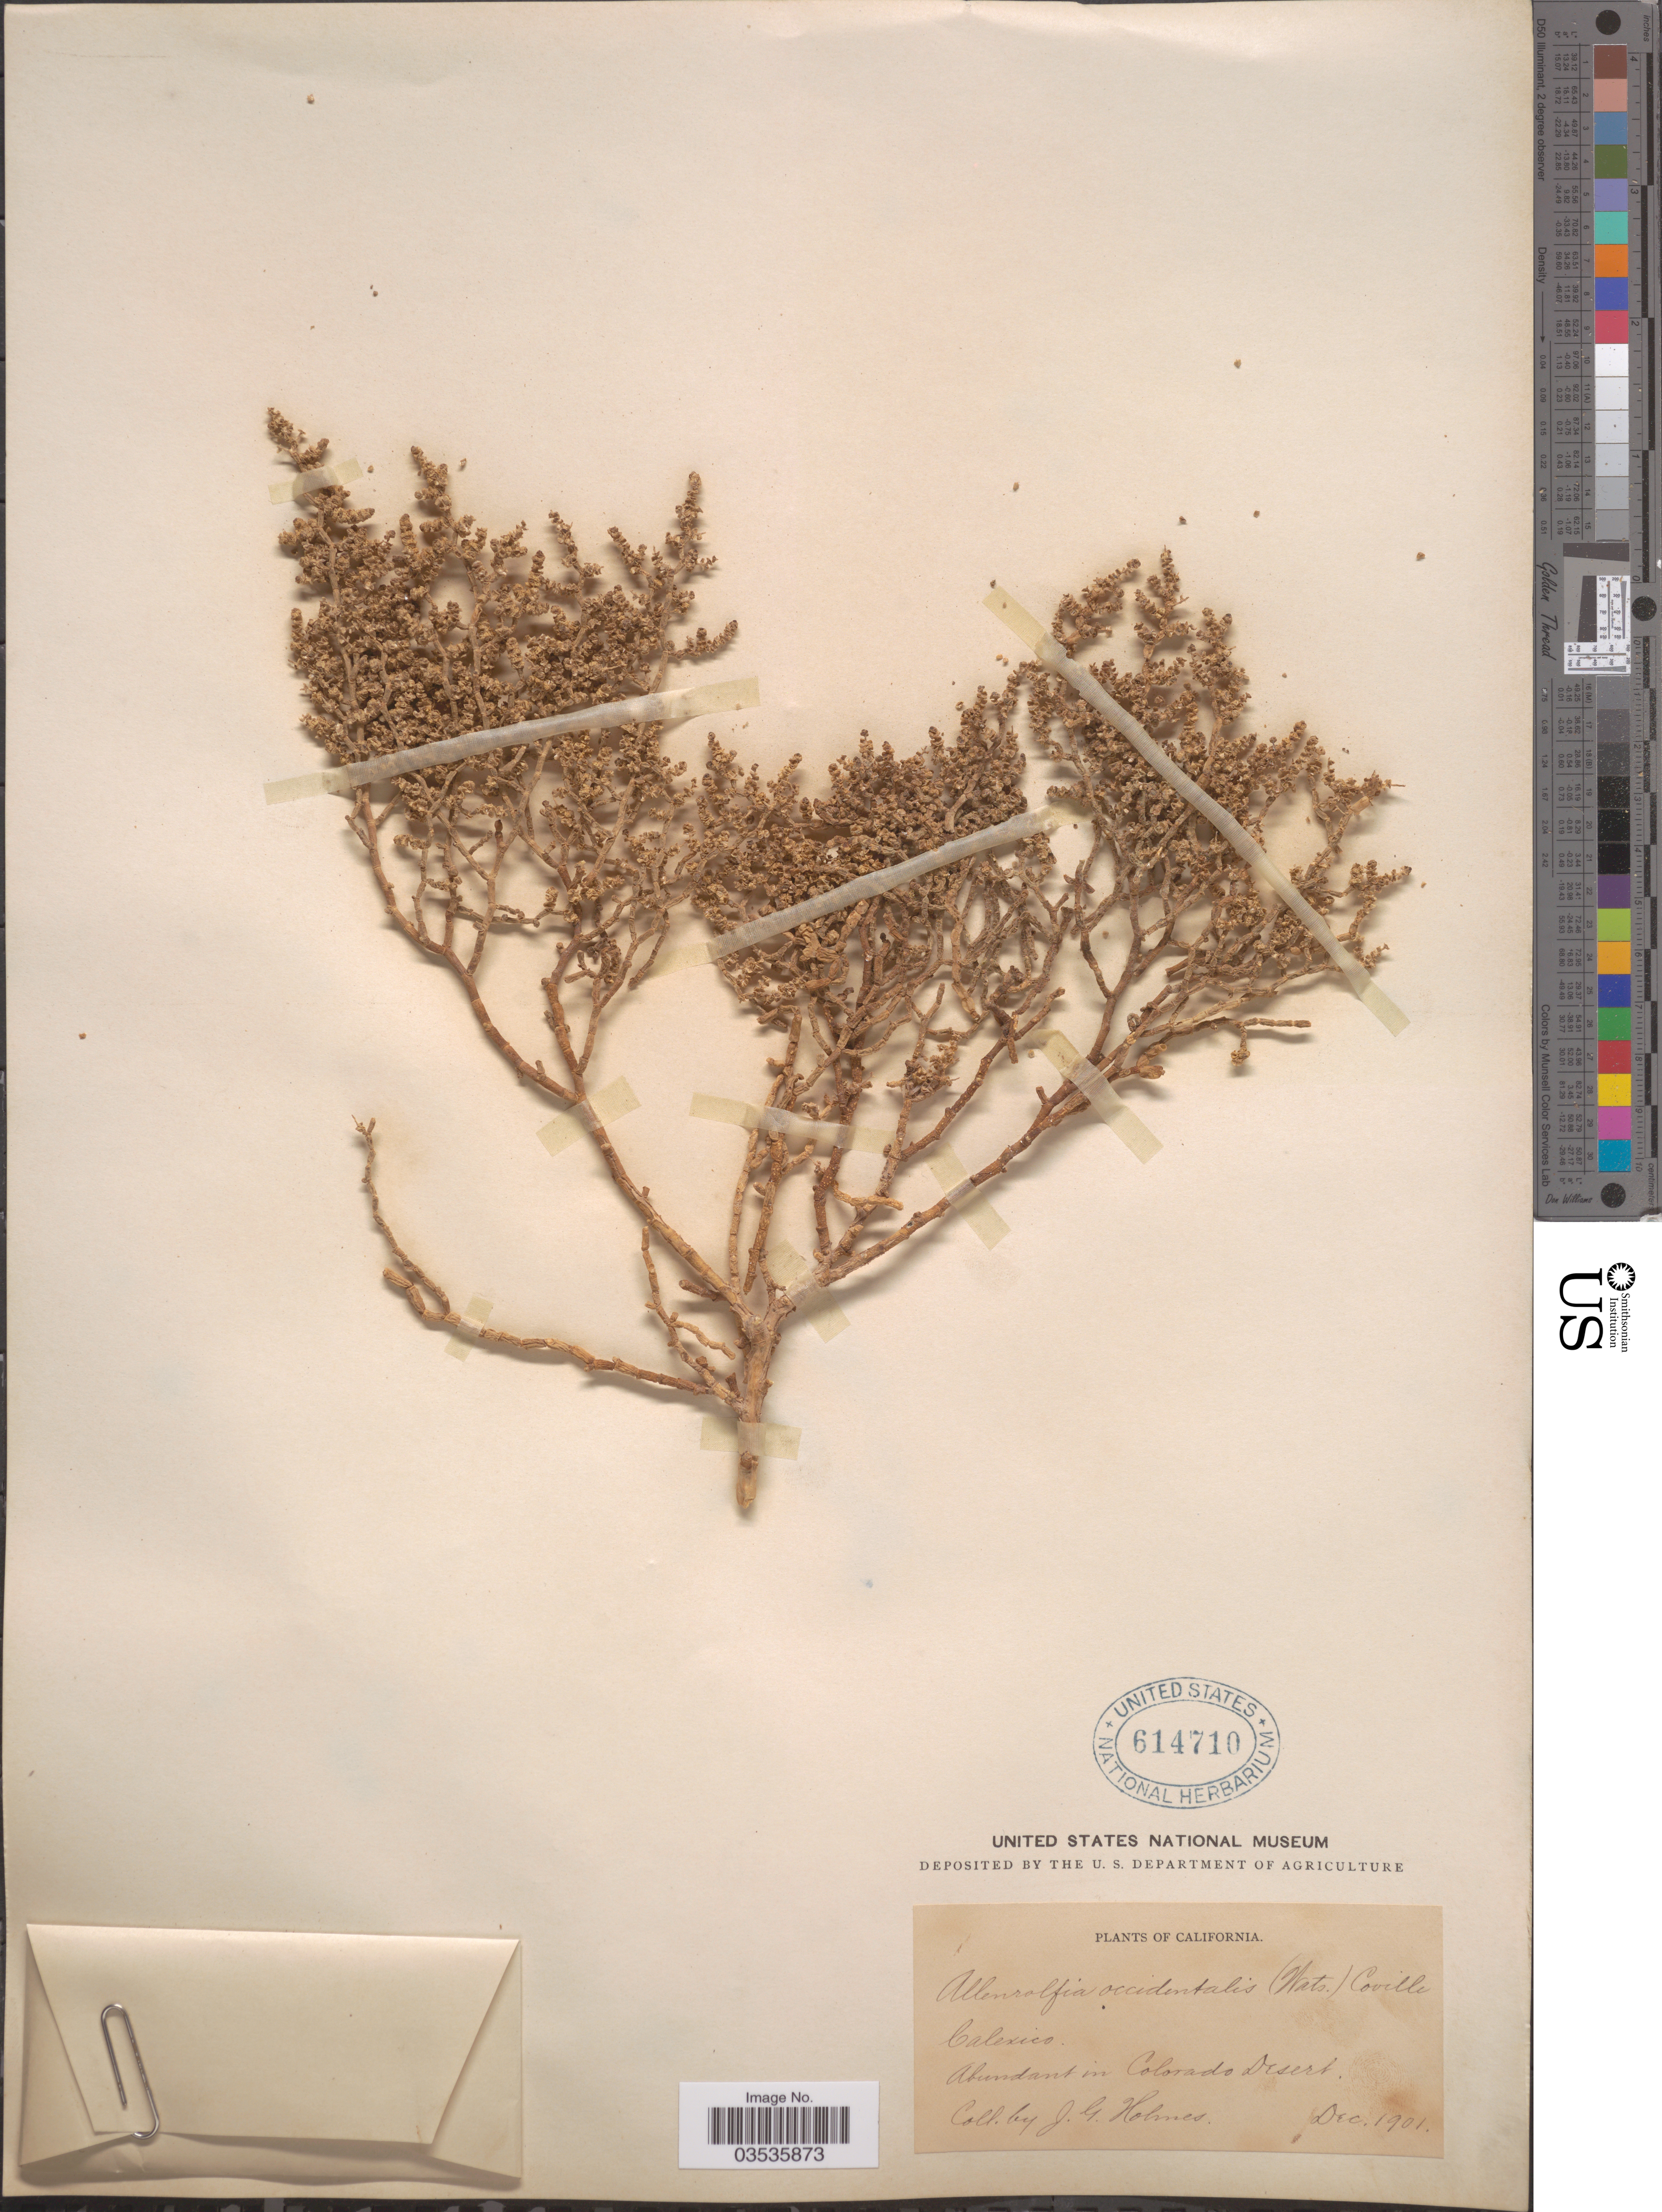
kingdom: Plantae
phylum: Tracheophyta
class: Magnoliopsida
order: Caryophyllales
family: Amaranthaceae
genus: Allenrolfea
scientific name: Allenrolfea occidentalis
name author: (S. Watson) Kuntze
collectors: J. Holmes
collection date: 1901-12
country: United States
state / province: California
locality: Calexico. Colorado Desert.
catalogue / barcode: US 614710